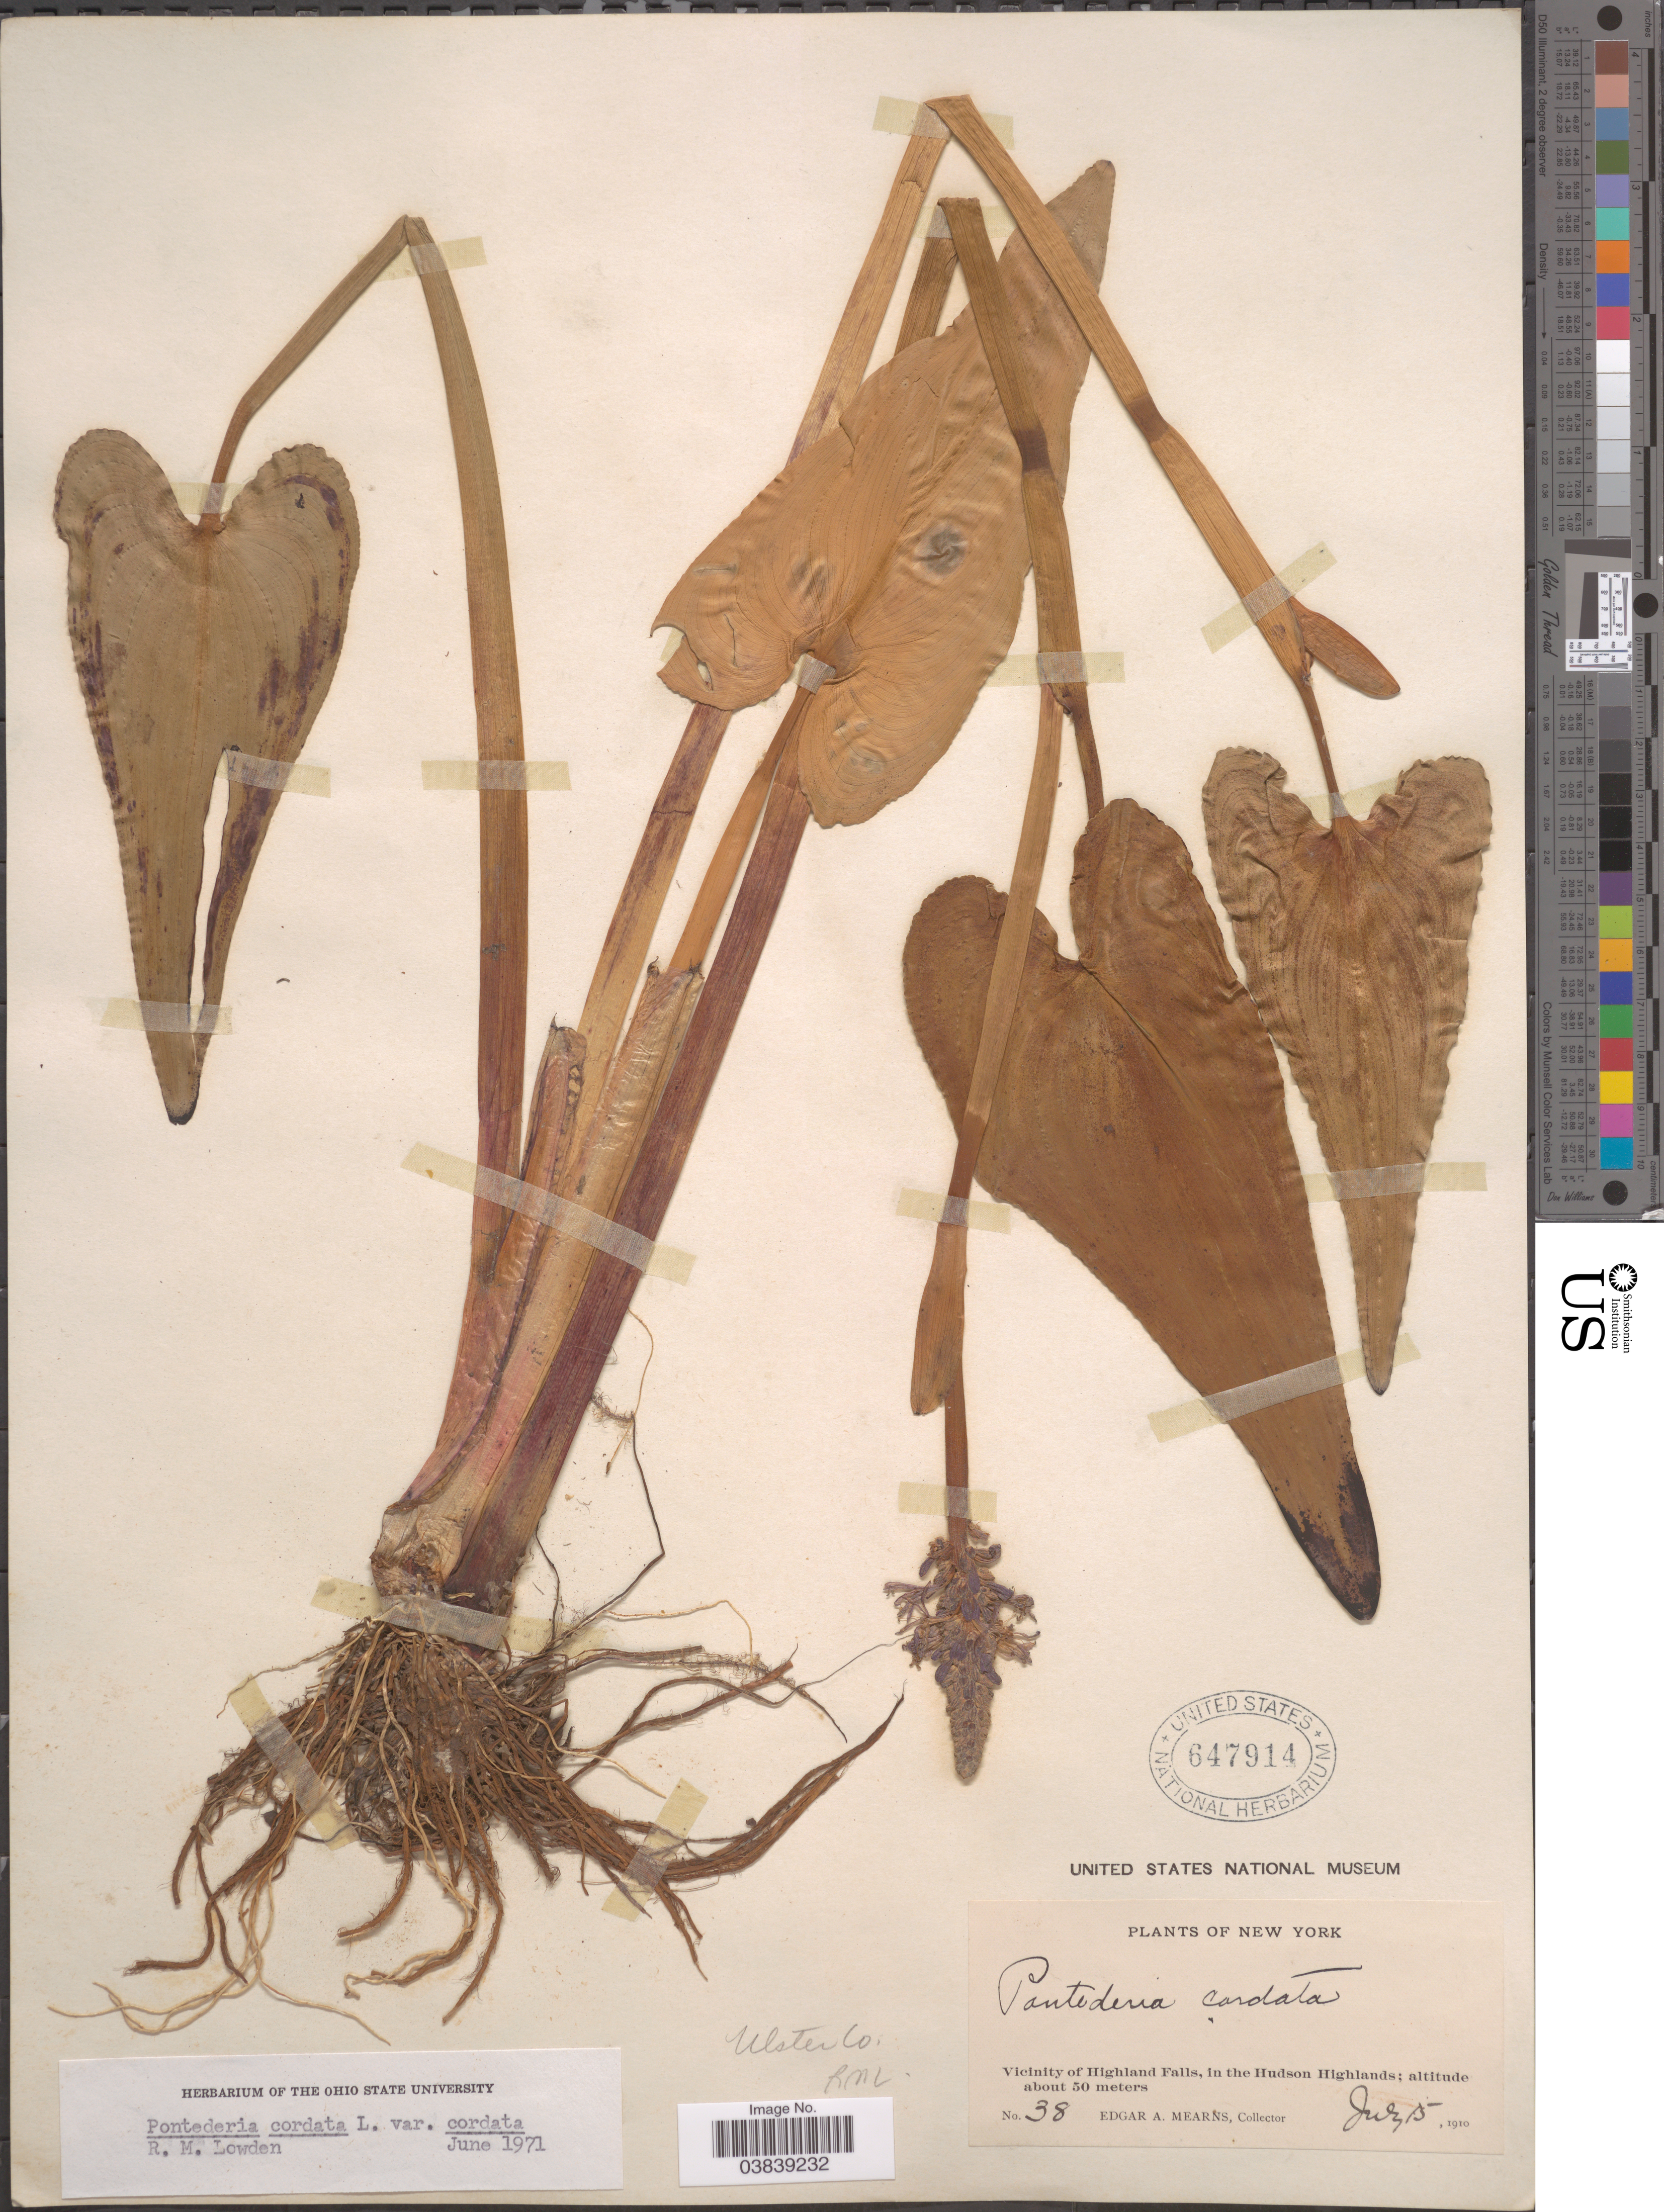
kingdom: Plantae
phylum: Tracheophyta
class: Liliopsida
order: Commelinales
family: Pontederiaceae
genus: Pontederia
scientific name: Pontederia cordata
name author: L.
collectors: E. A. Mearns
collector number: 38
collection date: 1910-07-15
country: United States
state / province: New York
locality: Vicinity of Highland Falls, in the Hudson Highlands. Ulster Co.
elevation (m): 50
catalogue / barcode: US 647914